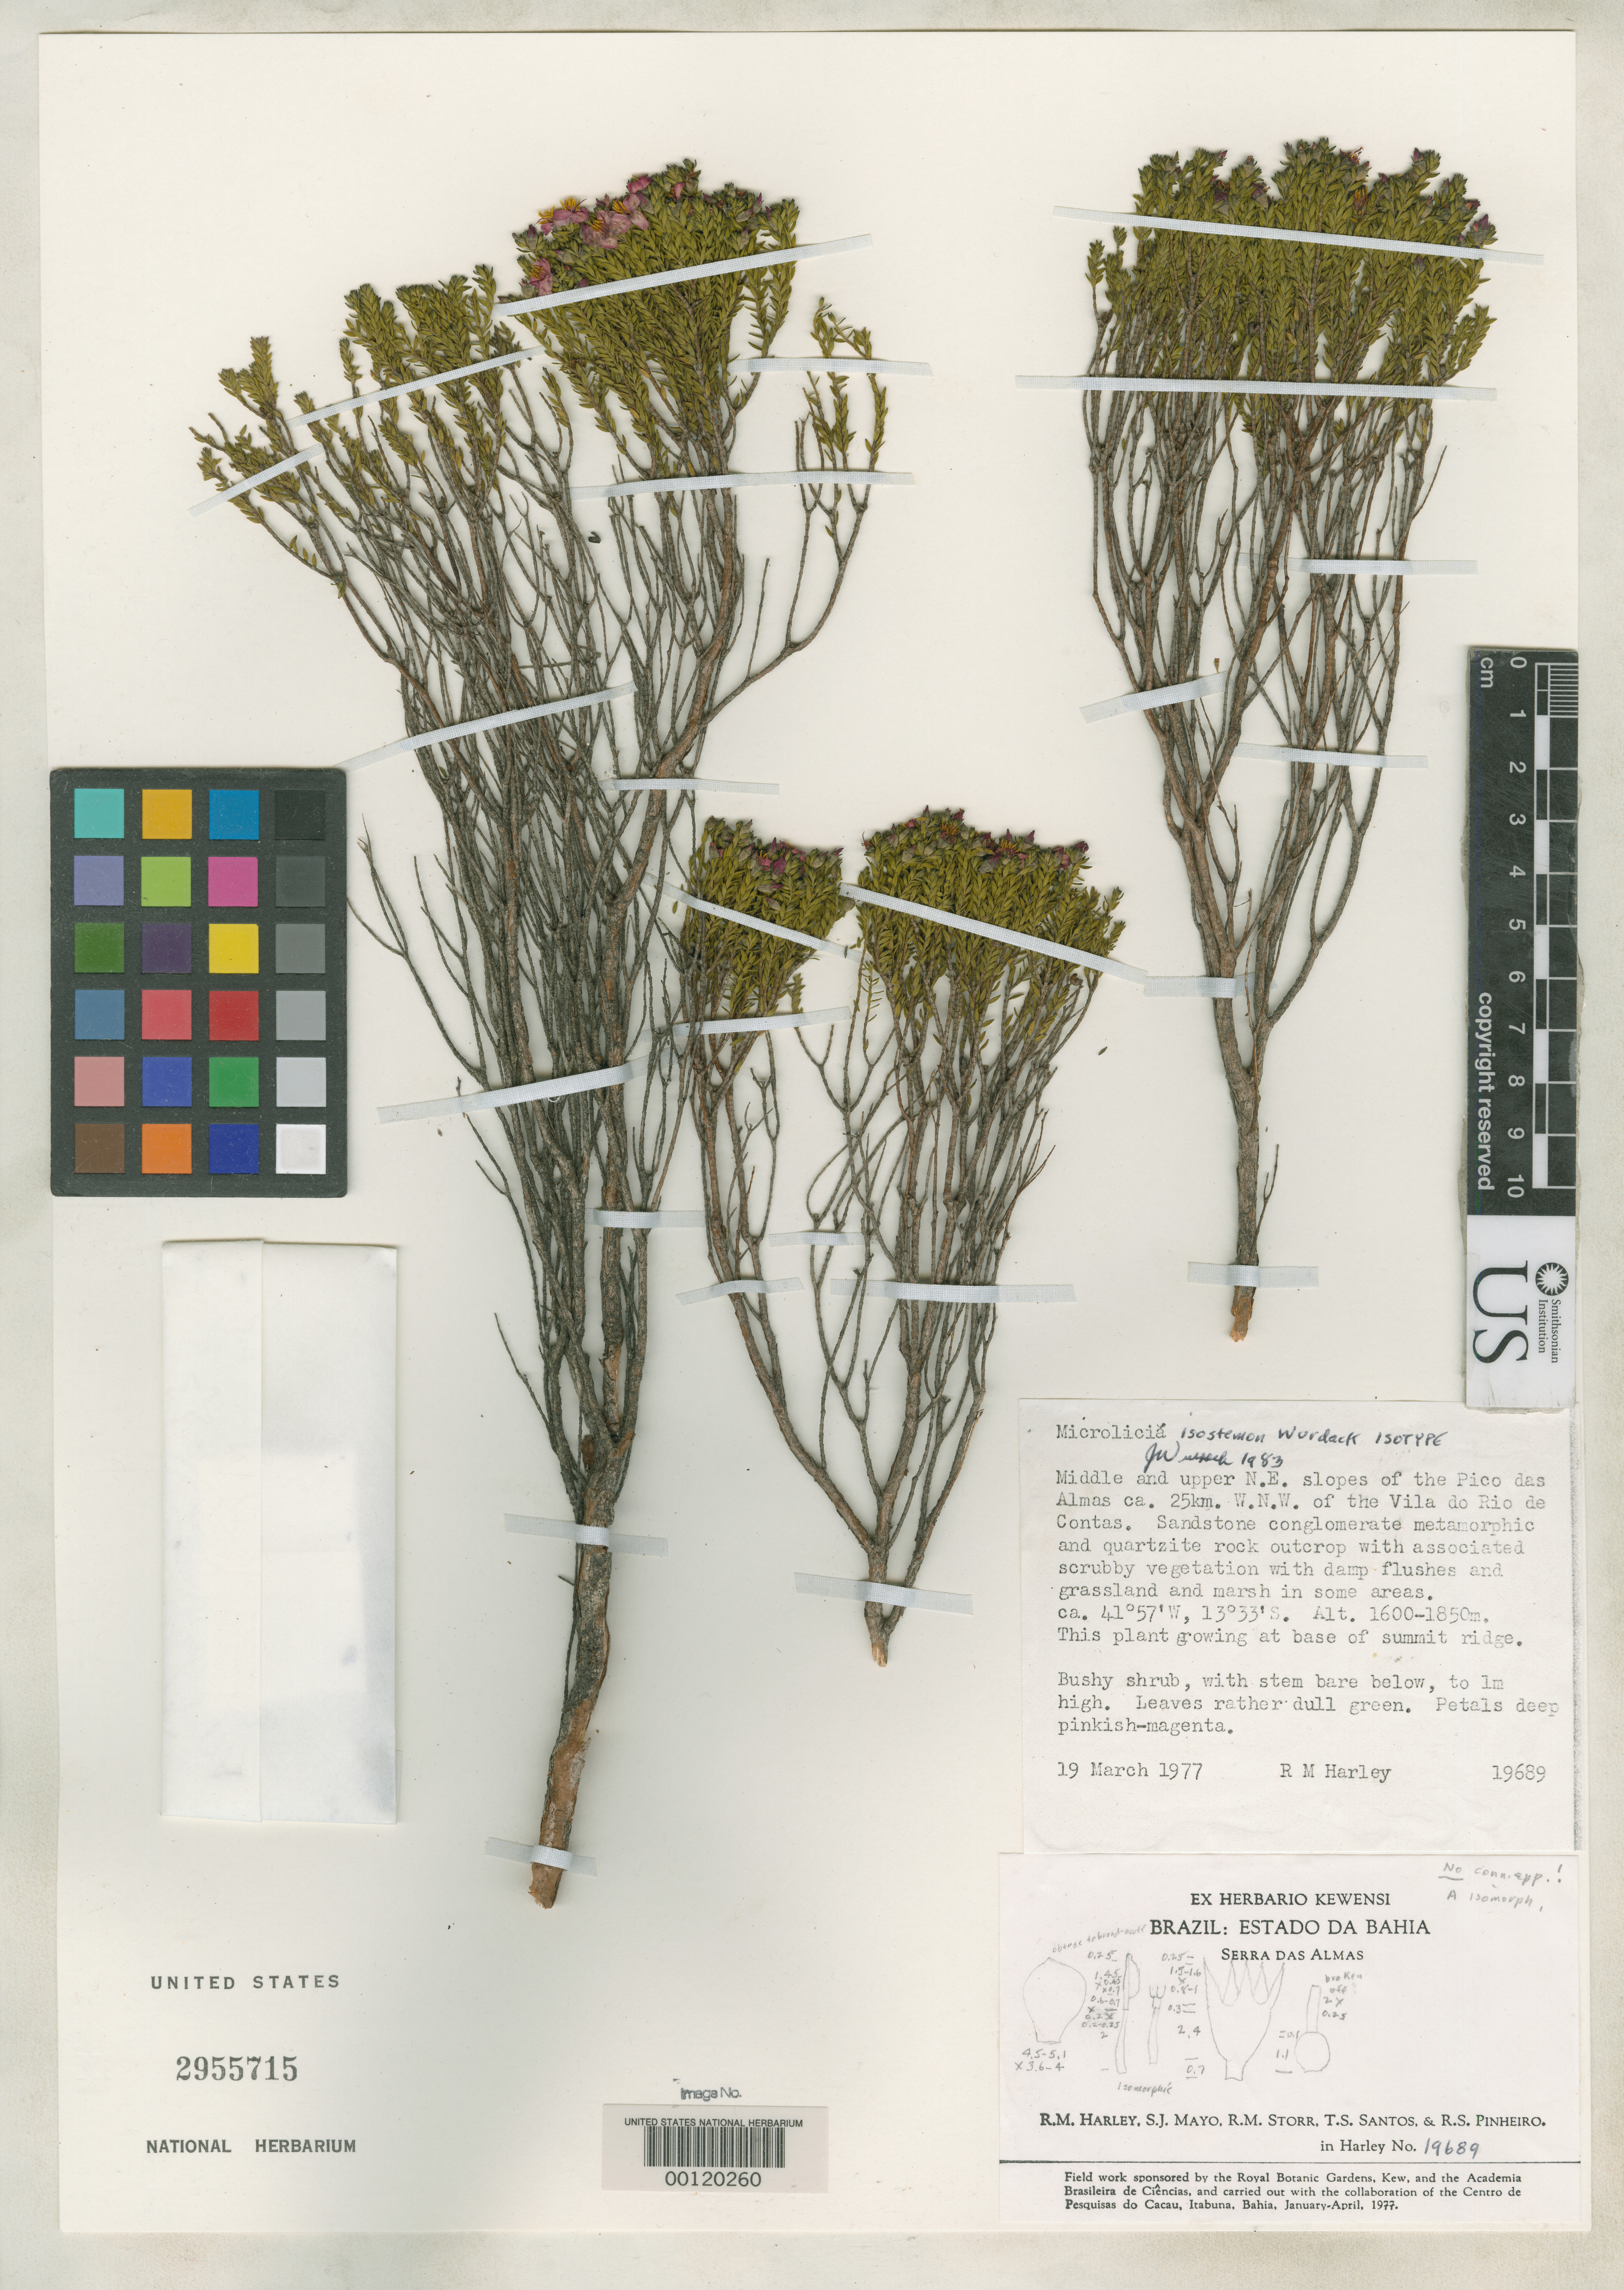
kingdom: Plantae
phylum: Tracheophyta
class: Magnoliopsida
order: Myrtales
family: Melastomataceae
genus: Microlicia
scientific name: Microlicia isostemon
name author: Wurdack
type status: Isotype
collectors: R. M. Harley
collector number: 19689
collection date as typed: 19 Mar 1977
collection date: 1977-03-19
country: Brazil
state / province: Bahia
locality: Serra das Almas.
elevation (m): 1600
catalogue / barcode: US 2955175